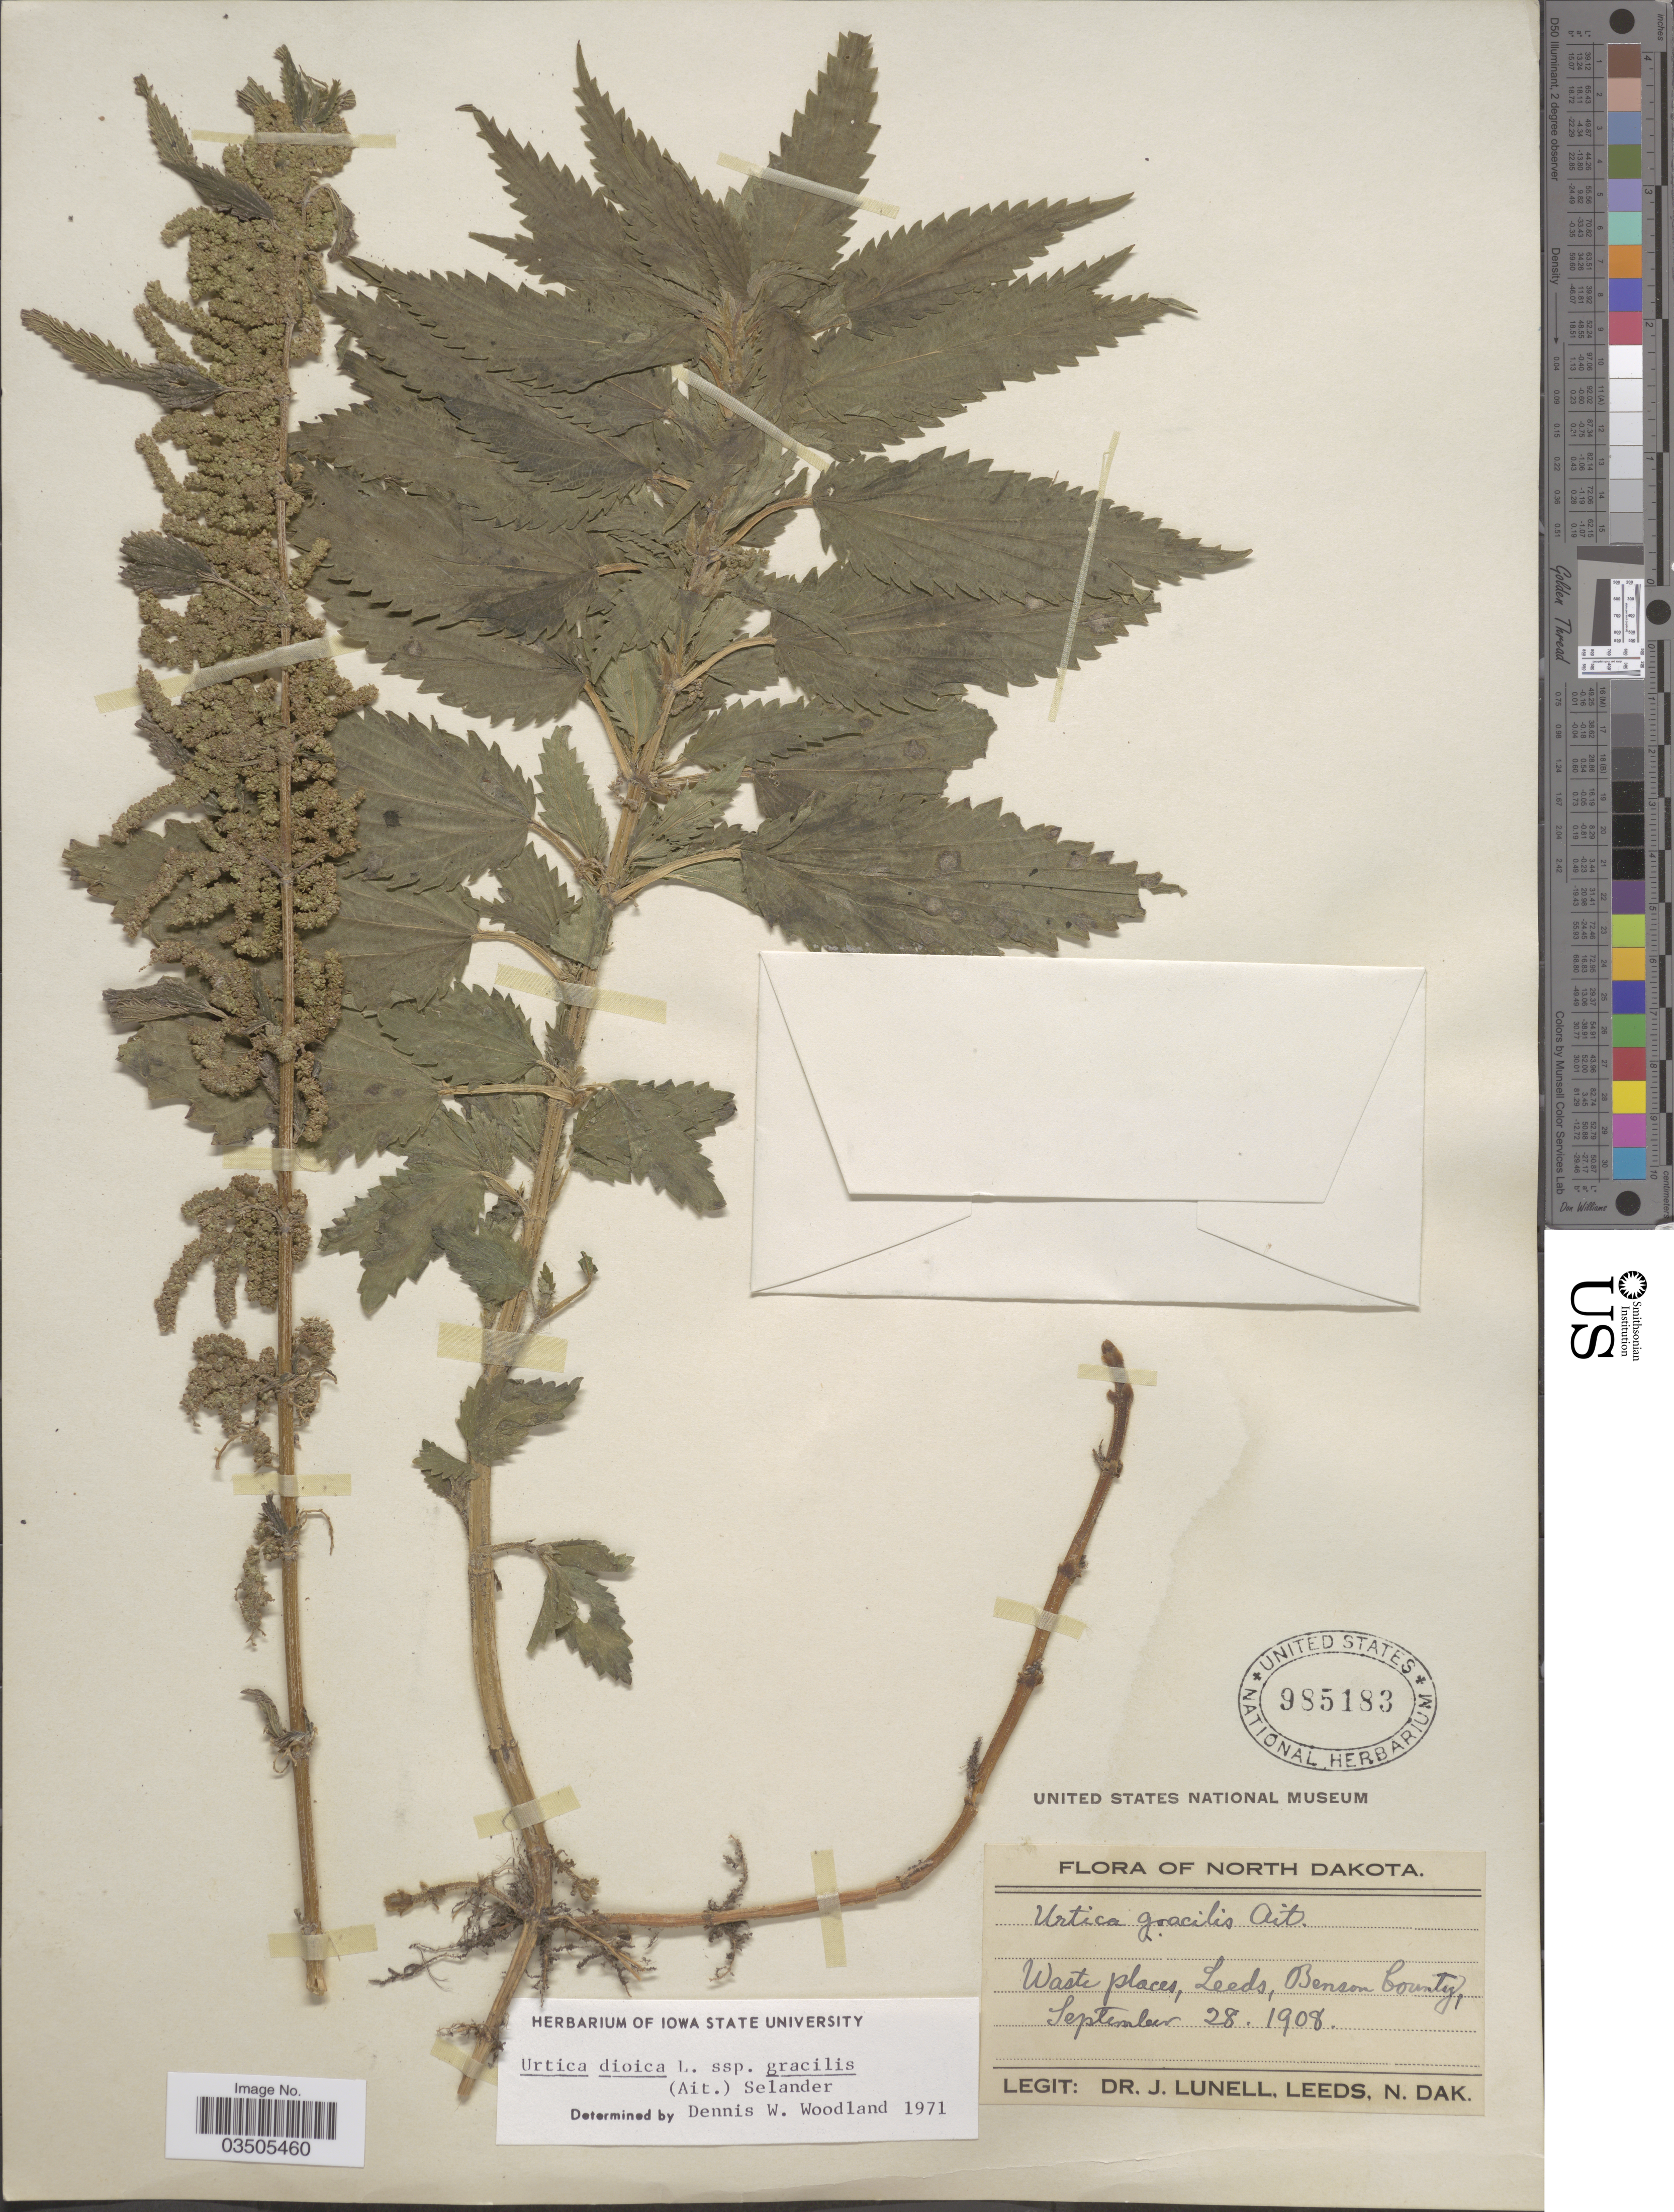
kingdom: Plantae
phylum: Tracheophyta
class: Magnoliopsida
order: Rosales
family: Urticaceae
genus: Urtica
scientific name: Urtica dioica subsp. gracilis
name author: L.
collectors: J. Lunell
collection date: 1908-09-28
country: United States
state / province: North Dakota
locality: Waste places, Leeds, Benson County.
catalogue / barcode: US 985183